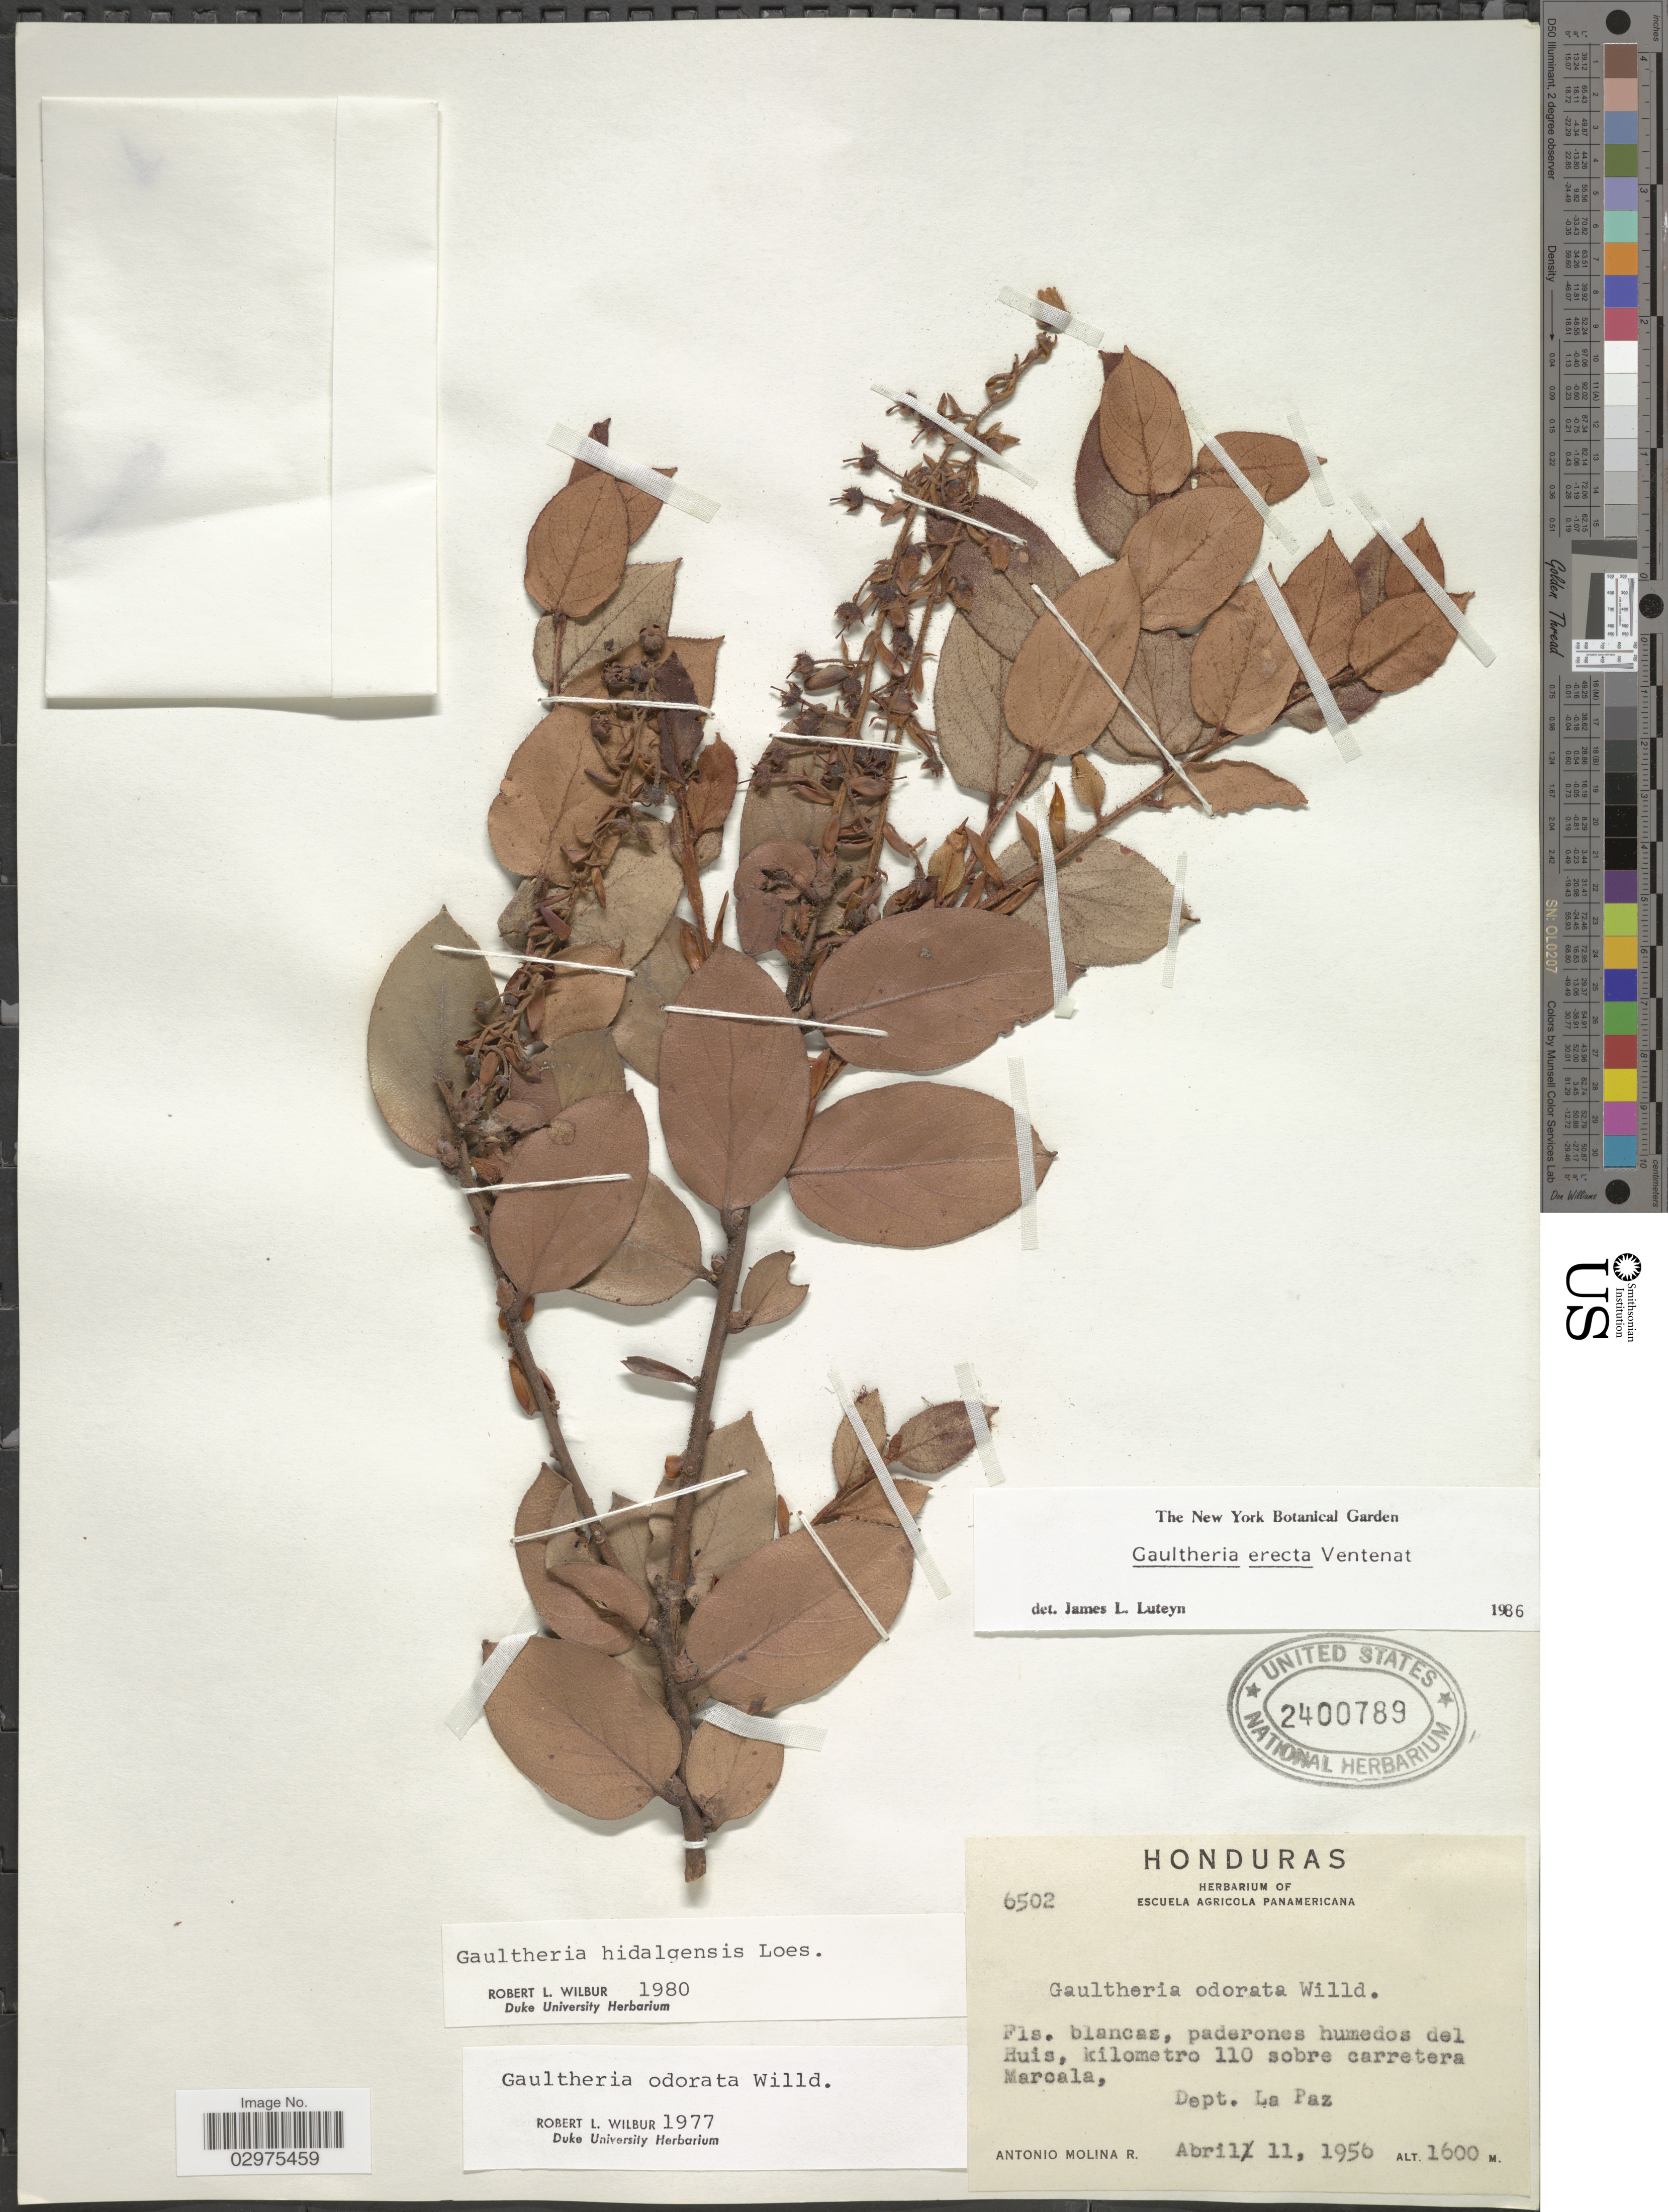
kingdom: Plantae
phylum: Tracheophyta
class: Magnoliopsida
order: Ericales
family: Ericaceae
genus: Gaultheria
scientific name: Gaultheria erecta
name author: Vent.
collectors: A. Molina R.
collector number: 6502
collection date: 1956-04-11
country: Honduras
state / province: La Paz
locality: Paderones humedos del Huis, kilometro 110 sobre carretera Marcala, Dept. La Paz.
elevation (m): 1600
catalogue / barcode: US 2400789